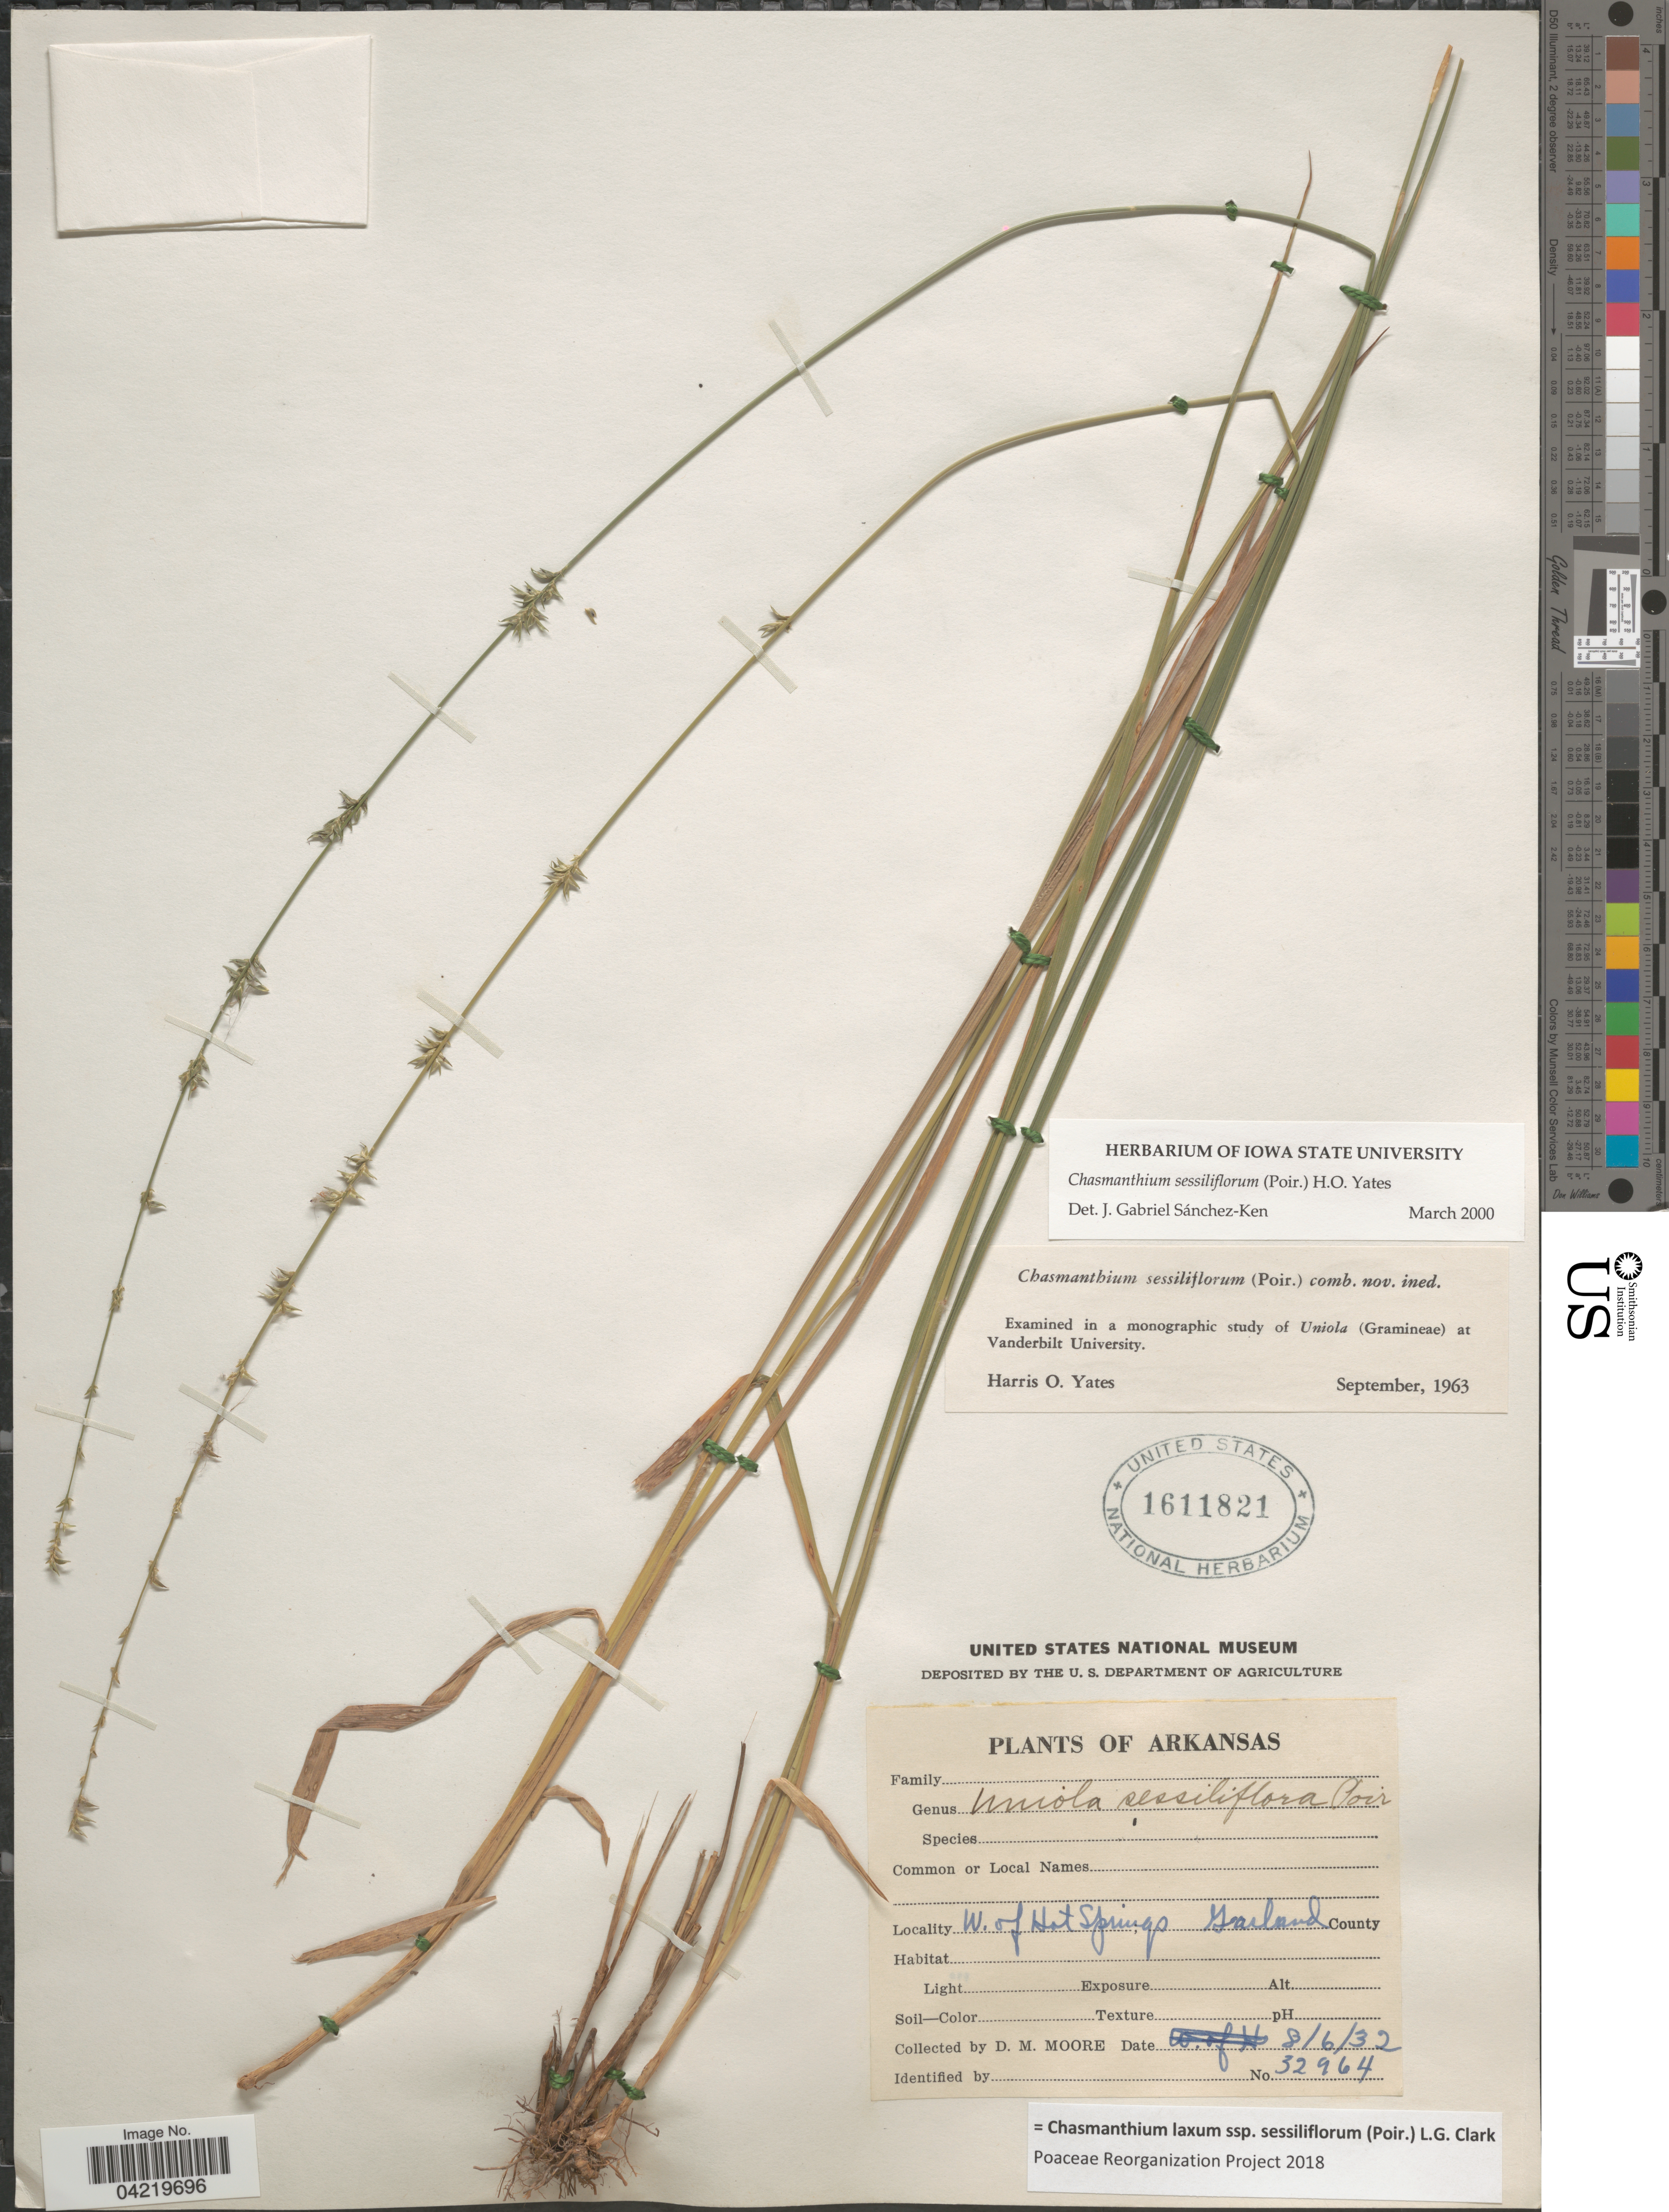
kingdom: Plantae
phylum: Tracheophyta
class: Liliopsida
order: Poales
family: Poaceae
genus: Chasmanthium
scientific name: Chasmanthium laxum subsp. sessiliflorum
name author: (L.) H.O. Yates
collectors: D. Moore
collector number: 32964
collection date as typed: Transcribed d/m/y: 6/8/32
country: United States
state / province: Arkansas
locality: W. of Hot Springs. Garland County.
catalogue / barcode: US 1611821